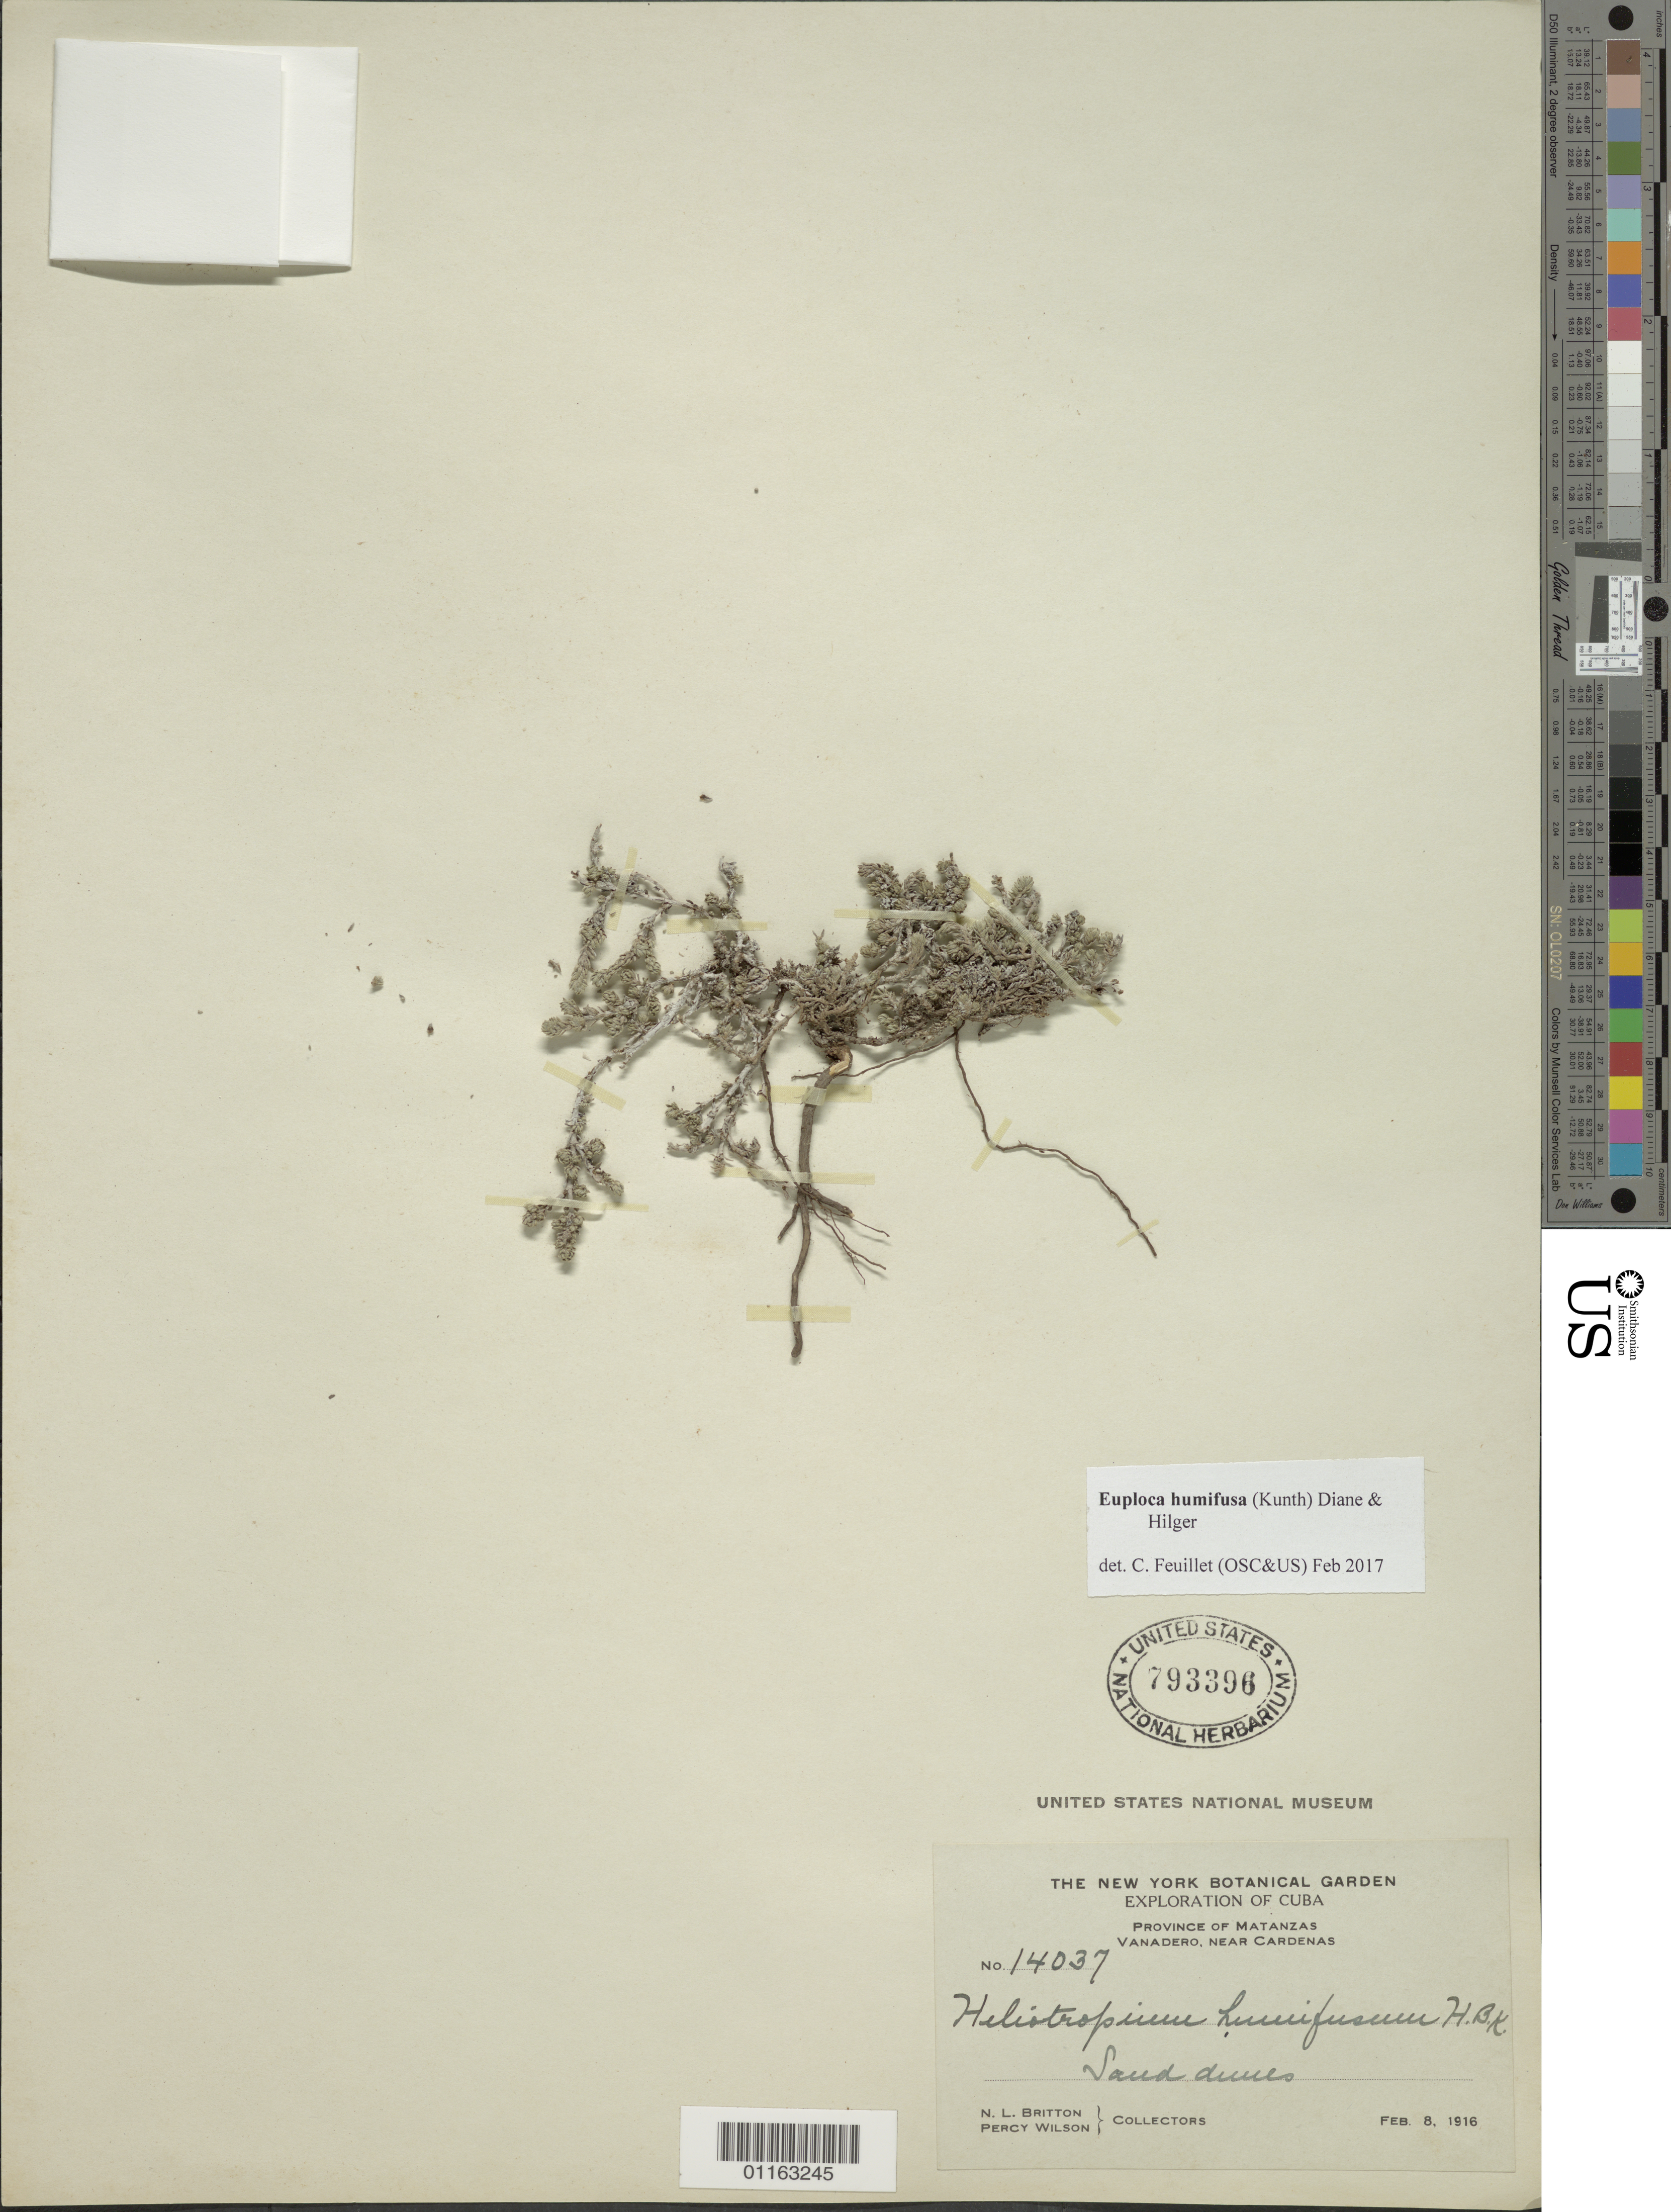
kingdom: Plantae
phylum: Tracheophyta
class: Magnoliopsida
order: Boraginales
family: Heliotropiaceae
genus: Euploca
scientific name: Euploca humifusa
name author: (Kunth) Diane & Hilger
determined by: Feuillet, C.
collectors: N. Britton & P. Wilson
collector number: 14037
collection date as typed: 08 Feb 1916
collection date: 1916-02-08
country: Cuba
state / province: Matanzas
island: Cuba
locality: Vanadero near Cardenas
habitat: Sand dunes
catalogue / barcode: US 793396